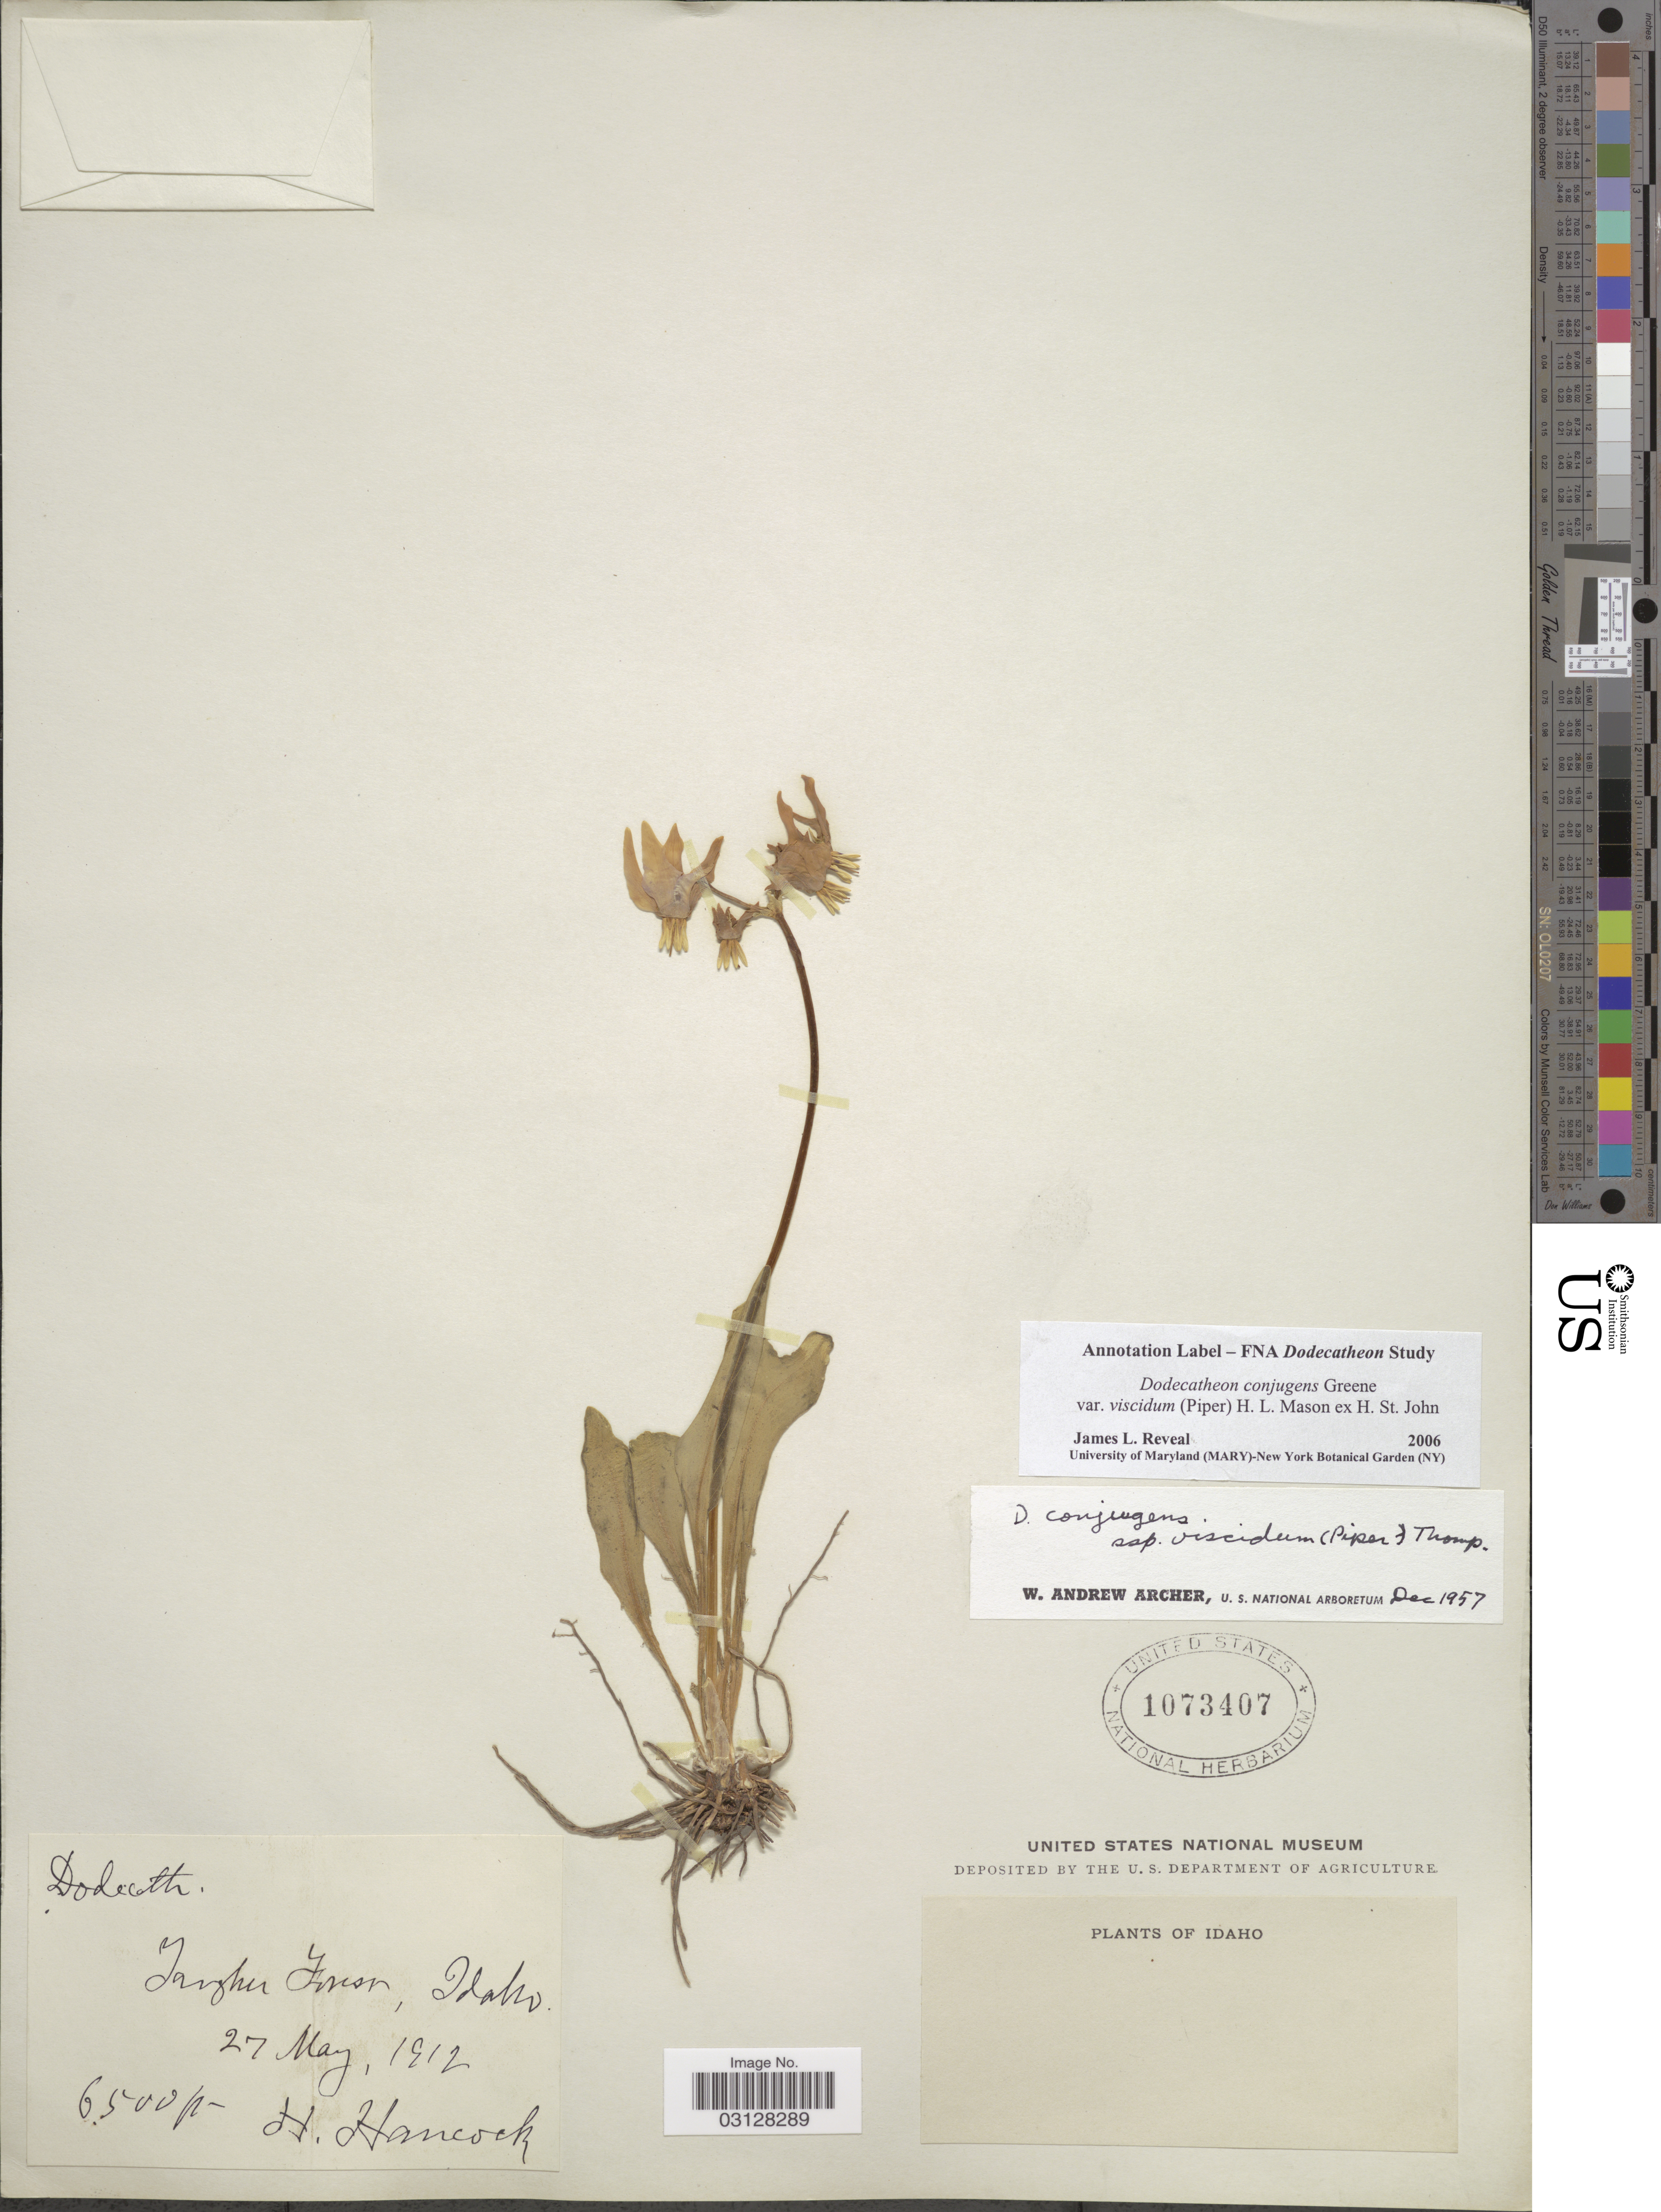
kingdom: Plantae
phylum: Tracheophyta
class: Magnoliopsida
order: Ericales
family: Primulaceae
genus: Dodecatheon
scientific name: Dodecatheon conjugens subsp. viscidum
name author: (Piper) H.J. Thomps.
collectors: H. Hancock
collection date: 1912-05-27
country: United States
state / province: Idaho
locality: Jargher Forest.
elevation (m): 1981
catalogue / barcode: US 1073407